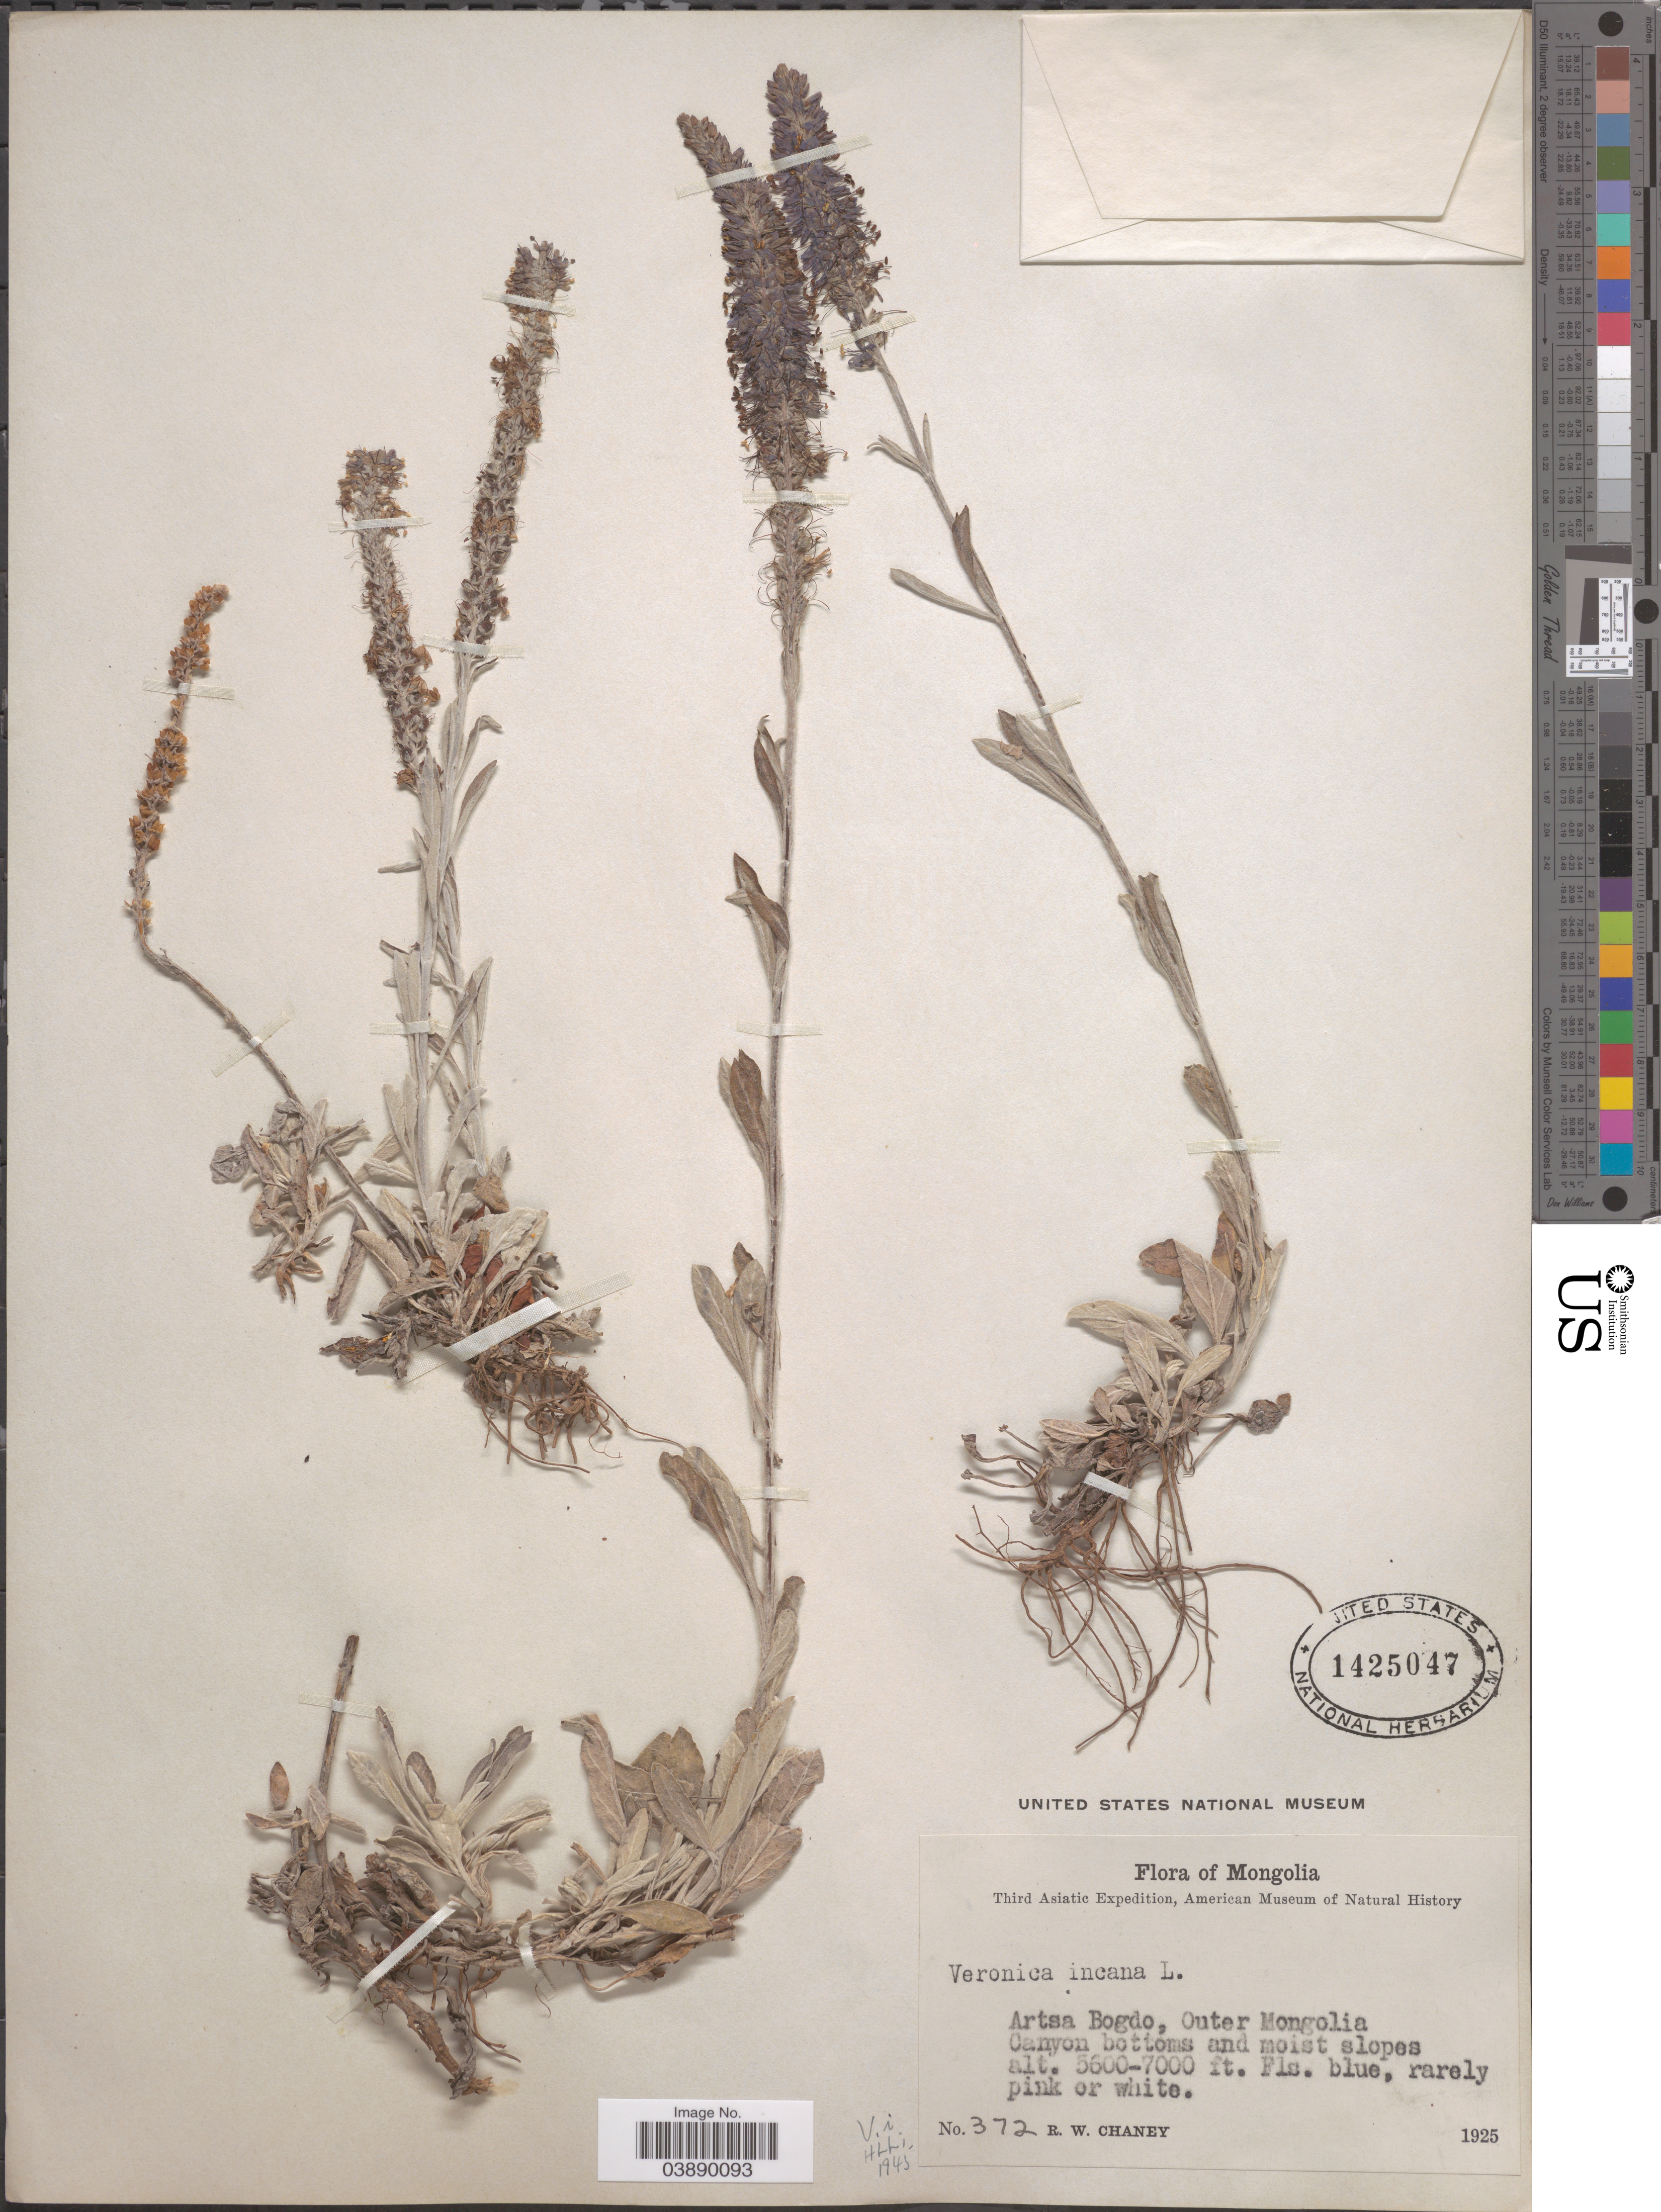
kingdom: Plantae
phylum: Tracheophyta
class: Magnoliopsida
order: Lamiales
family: Plantaginaceae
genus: Veronica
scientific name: Veronica incana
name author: L.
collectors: R. Chaney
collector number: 372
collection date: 1925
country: Mongolia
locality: Artsa Bogdo, Outer Mongolia. Canyon bottoms and moist slopes.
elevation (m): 1707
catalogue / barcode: US 1425047